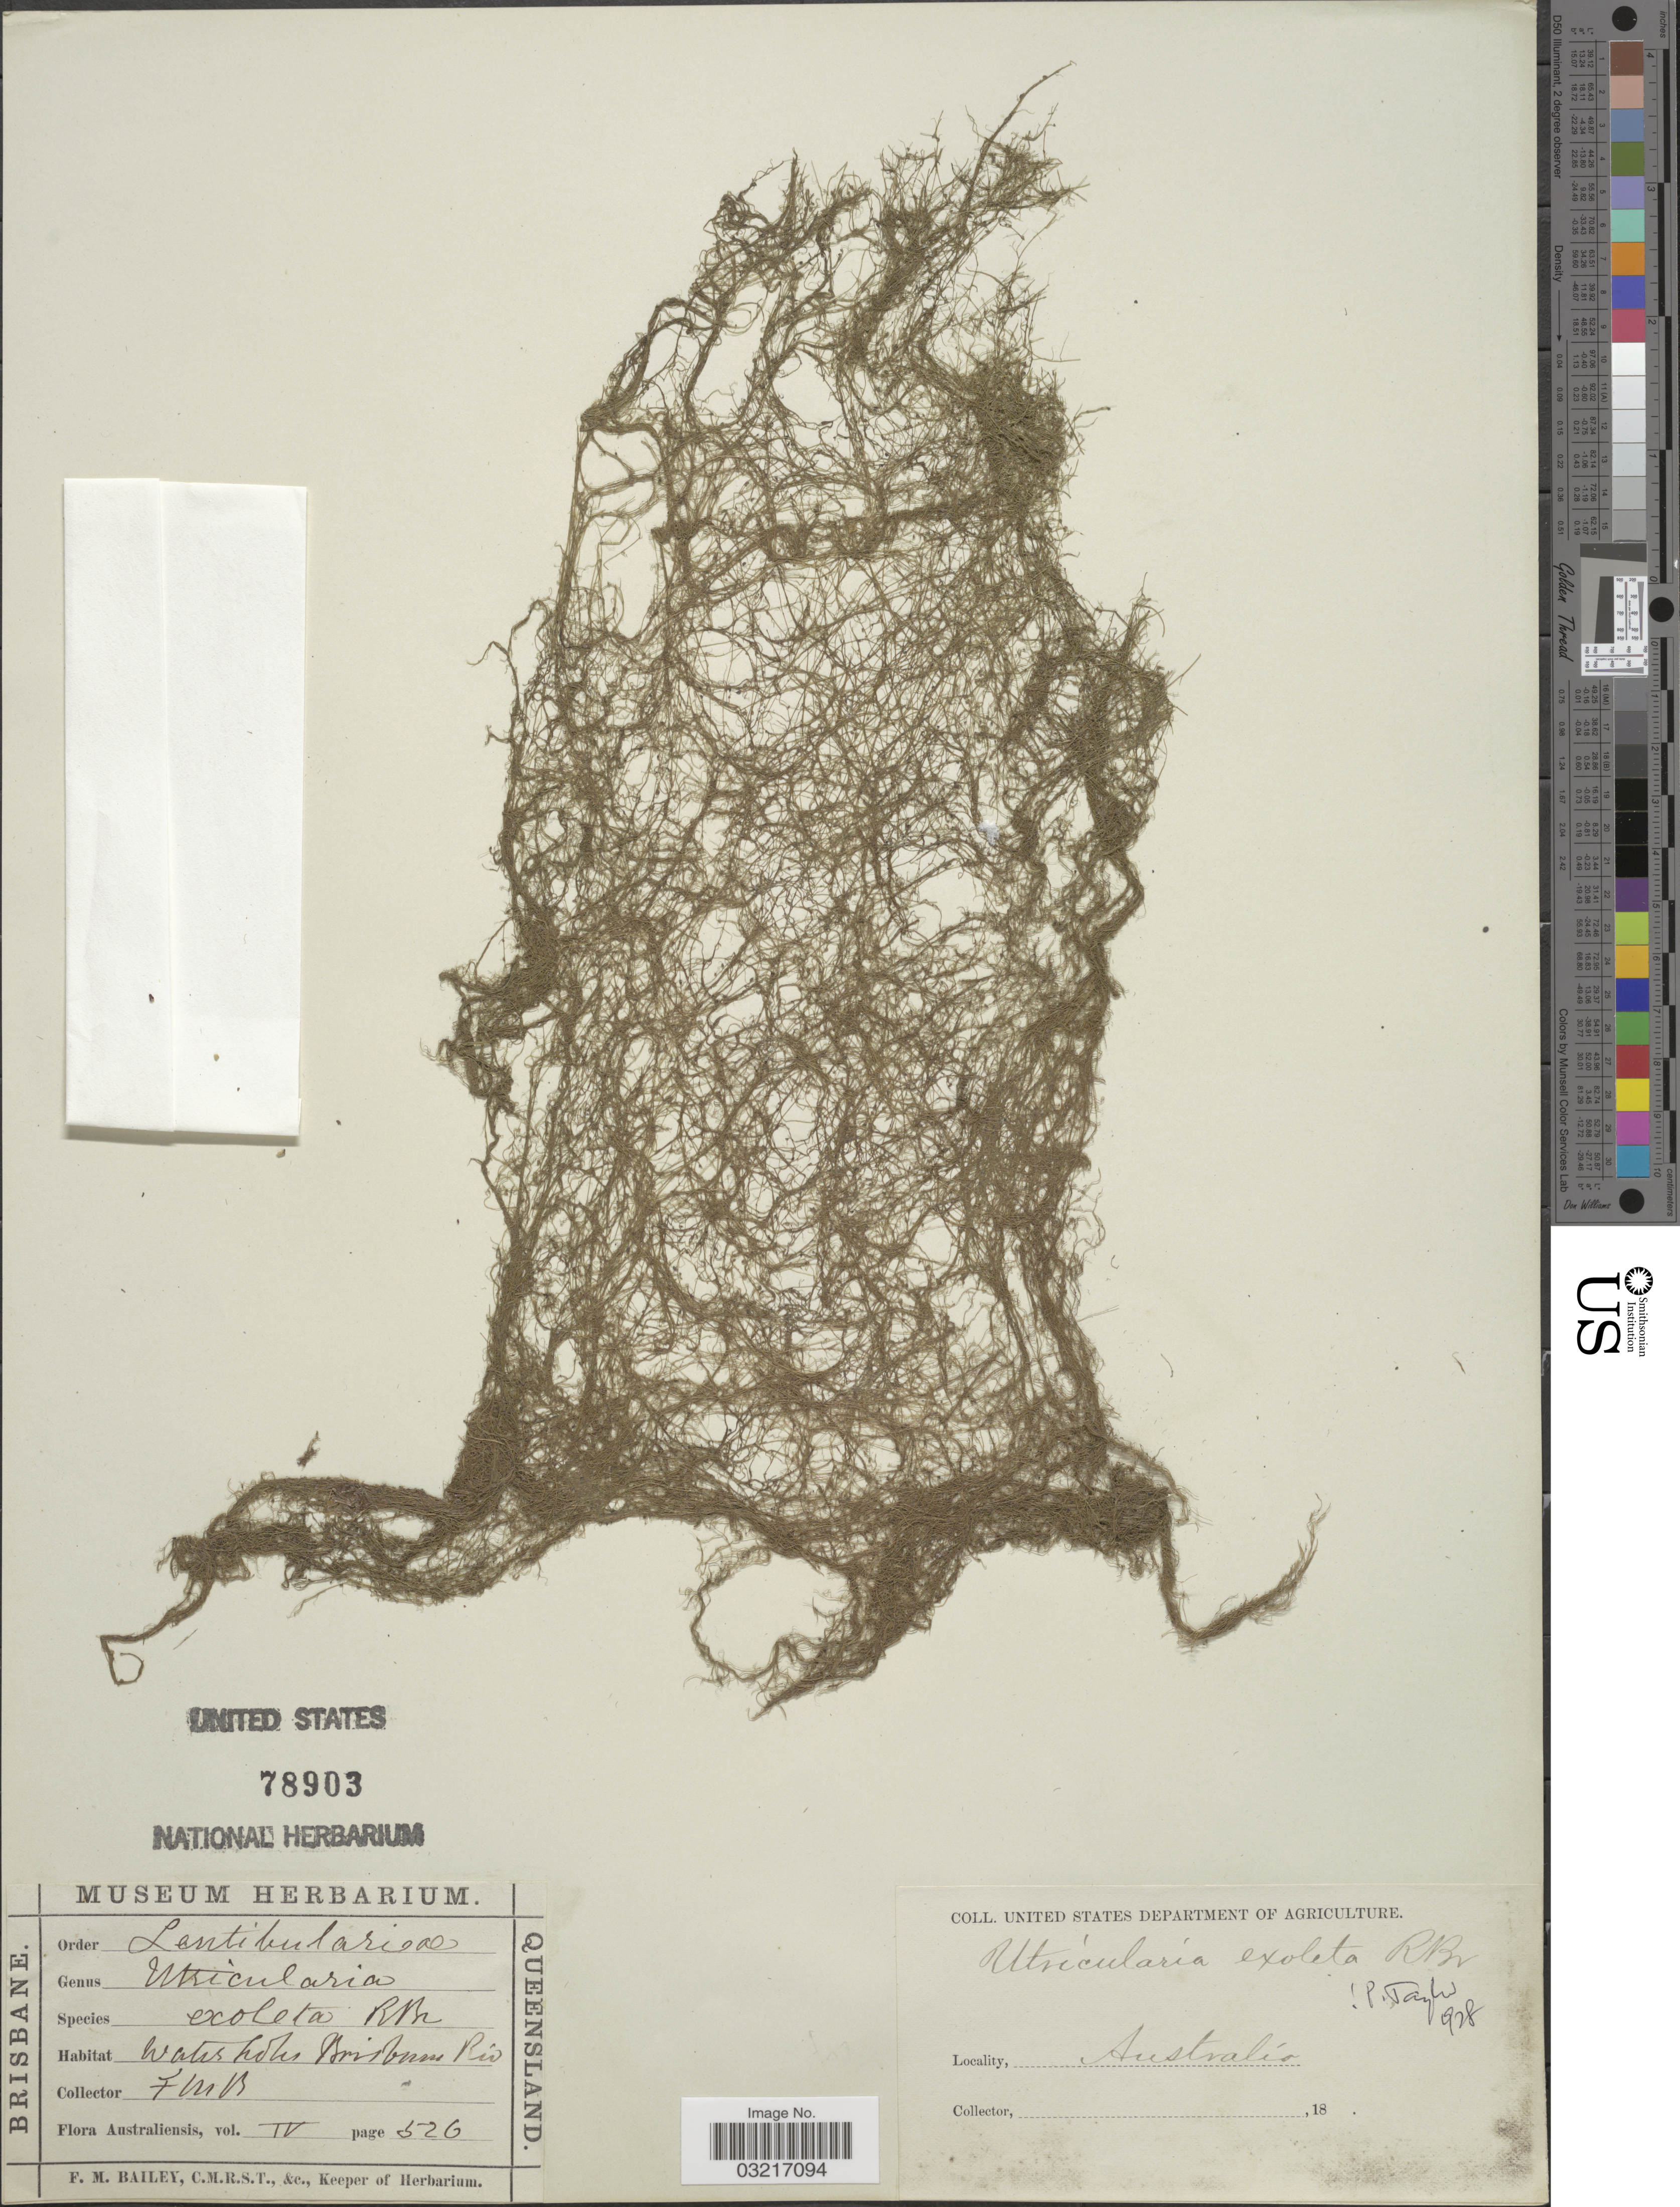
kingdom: Plantae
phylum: Tracheophyta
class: Magnoliopsida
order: Lamiales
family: Lentibulariaceae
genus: Utricularia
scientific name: Utricularia exoleta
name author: R. Br.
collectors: F. M. Bailey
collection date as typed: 18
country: Australia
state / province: Queensland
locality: Water holes Brisbane riv.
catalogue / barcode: US 78903